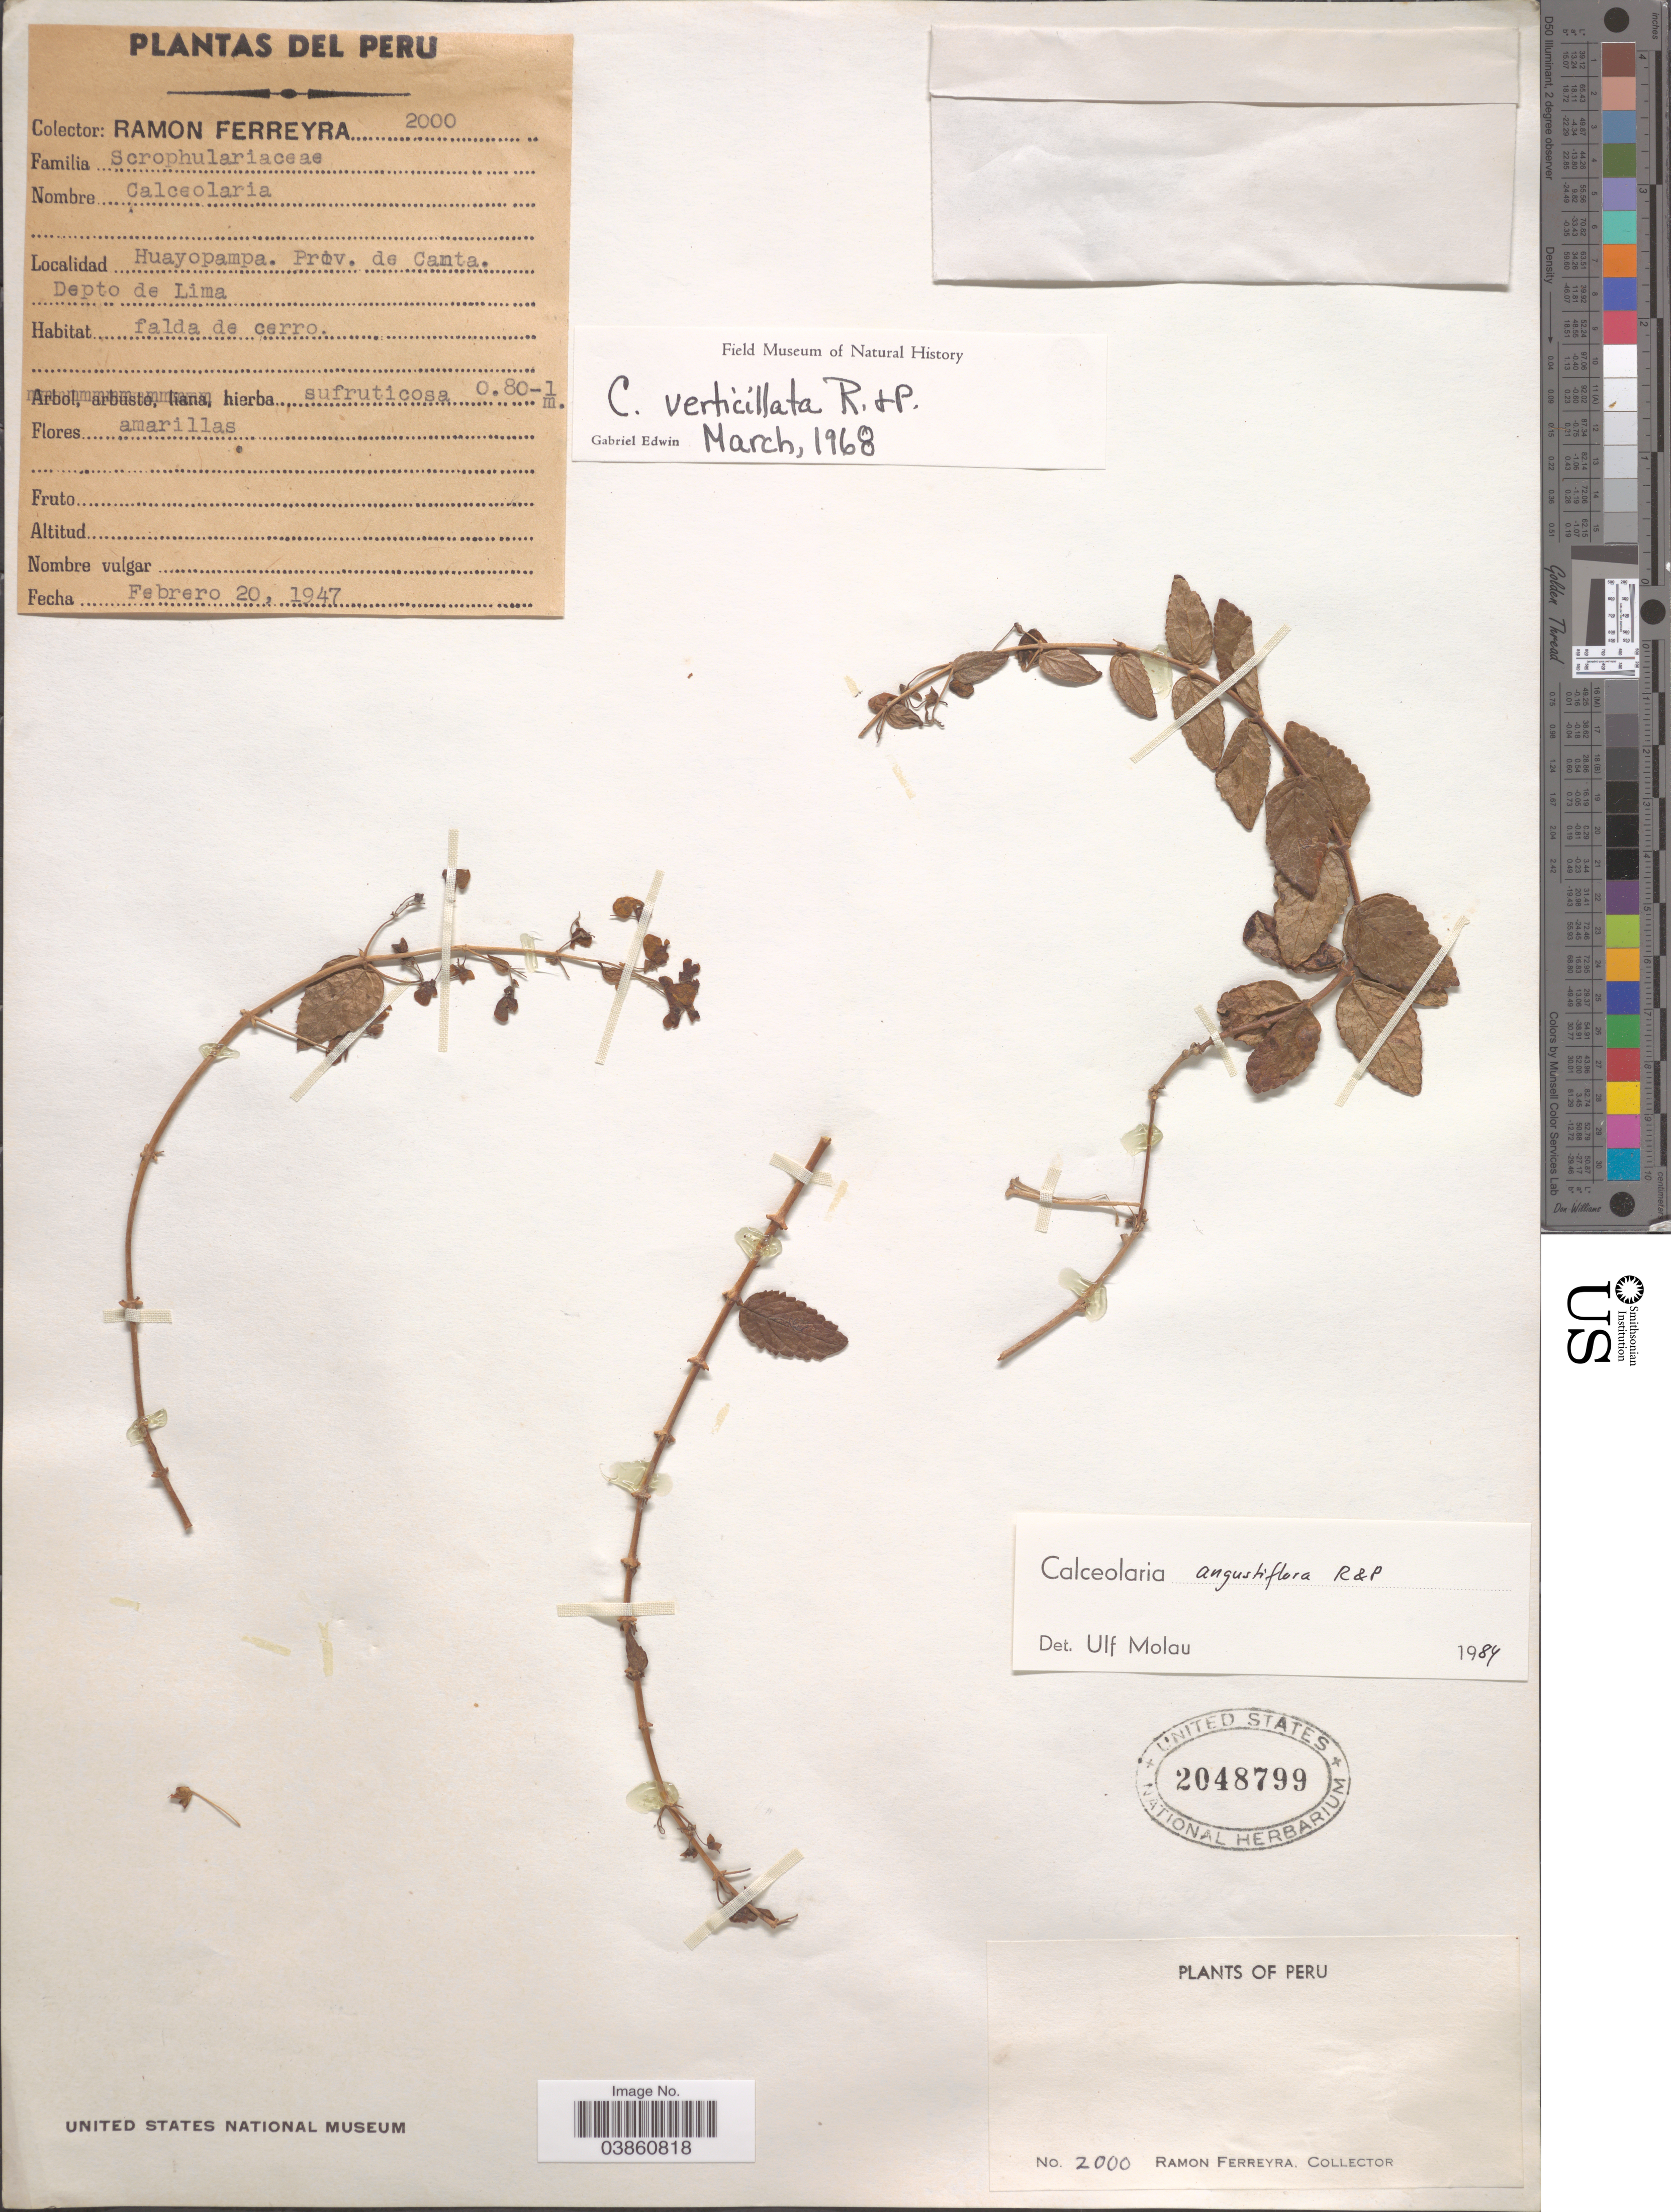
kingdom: Plantae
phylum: Tracheophyta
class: Magnoliopsida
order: Lamiales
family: Calceolariaceae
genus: Calceolaria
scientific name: Calceolaria angustiflora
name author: Ruiz & Pav.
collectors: R. A. Ferreyra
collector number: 2000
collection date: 1947-02-20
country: Peru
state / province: Lima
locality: Huayopampa. Prov. de Canta. Depto de Lima.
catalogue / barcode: US 2048799